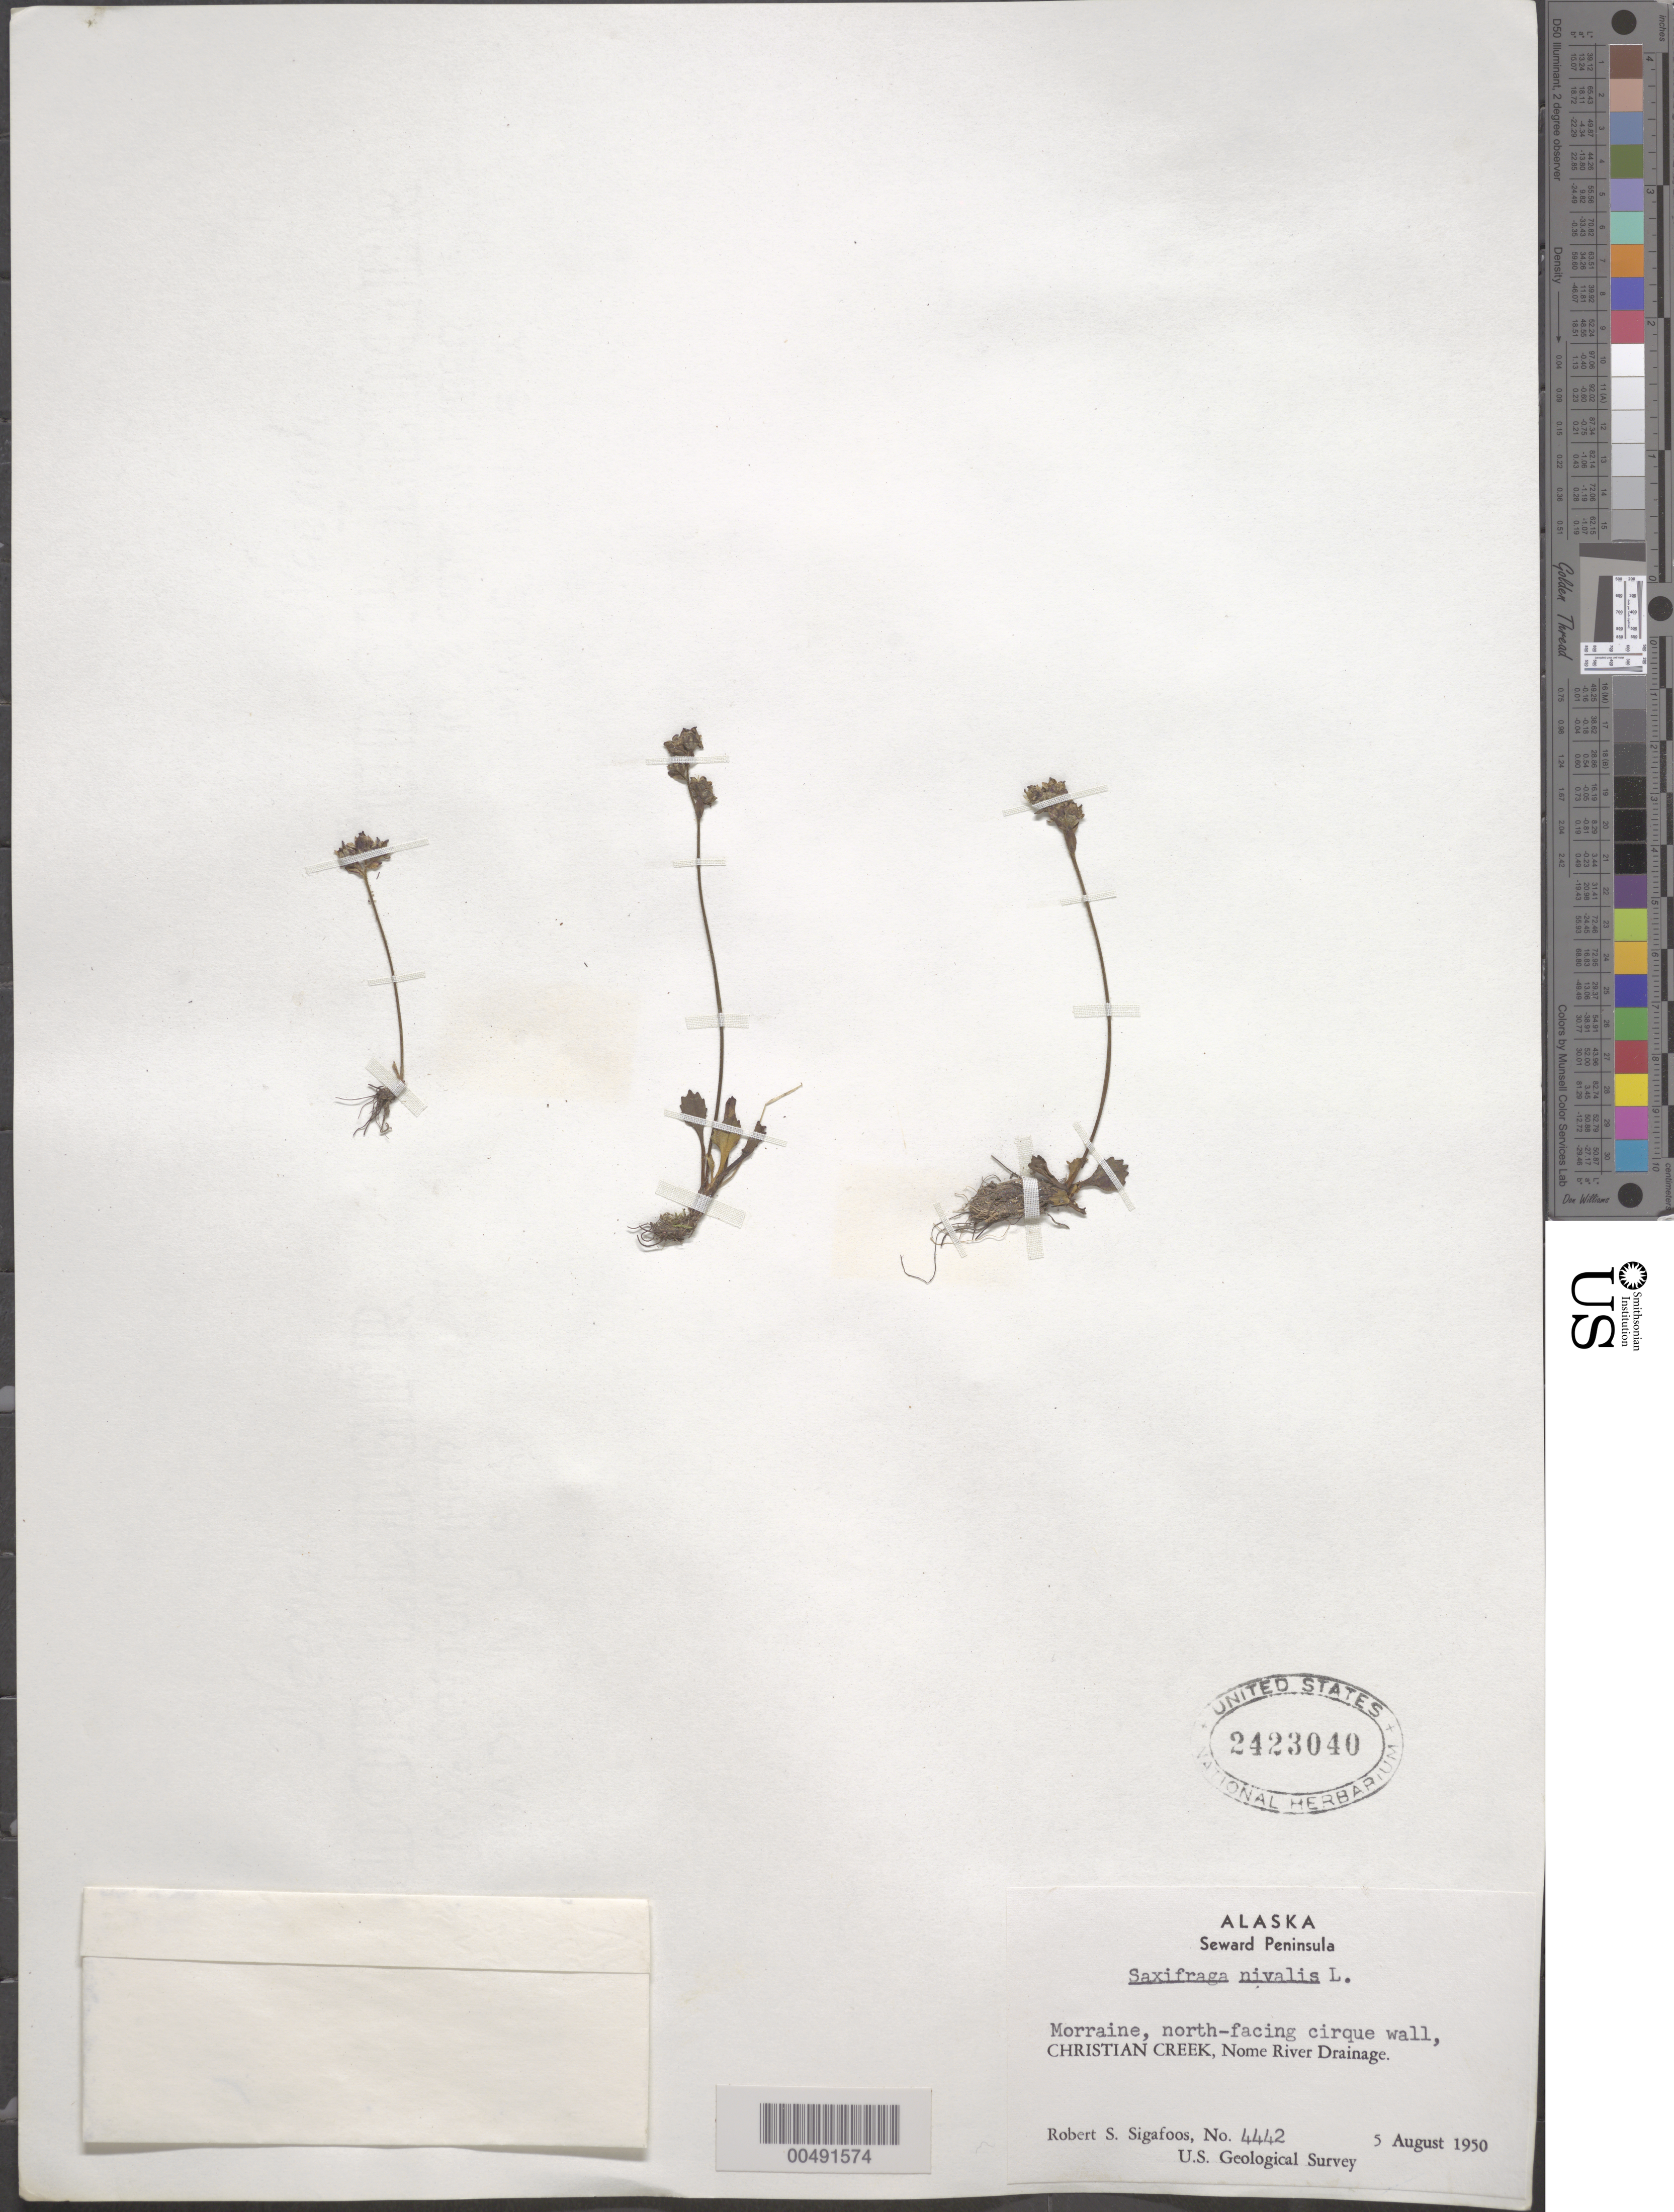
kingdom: Plantae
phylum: Tracheophyta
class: Magnoliopsida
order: Saxifragales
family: Saxifragaceae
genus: Micranthes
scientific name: Micranthes nivalis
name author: (L.) Small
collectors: R. Sigafoos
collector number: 4442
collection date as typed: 05 Aug 1950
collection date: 1950-08-05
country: United States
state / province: Alaska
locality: Seward Peninsula, Morraine, Christian Creek, Nome River Drainage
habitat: north facing cirque wall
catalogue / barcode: US 2423040